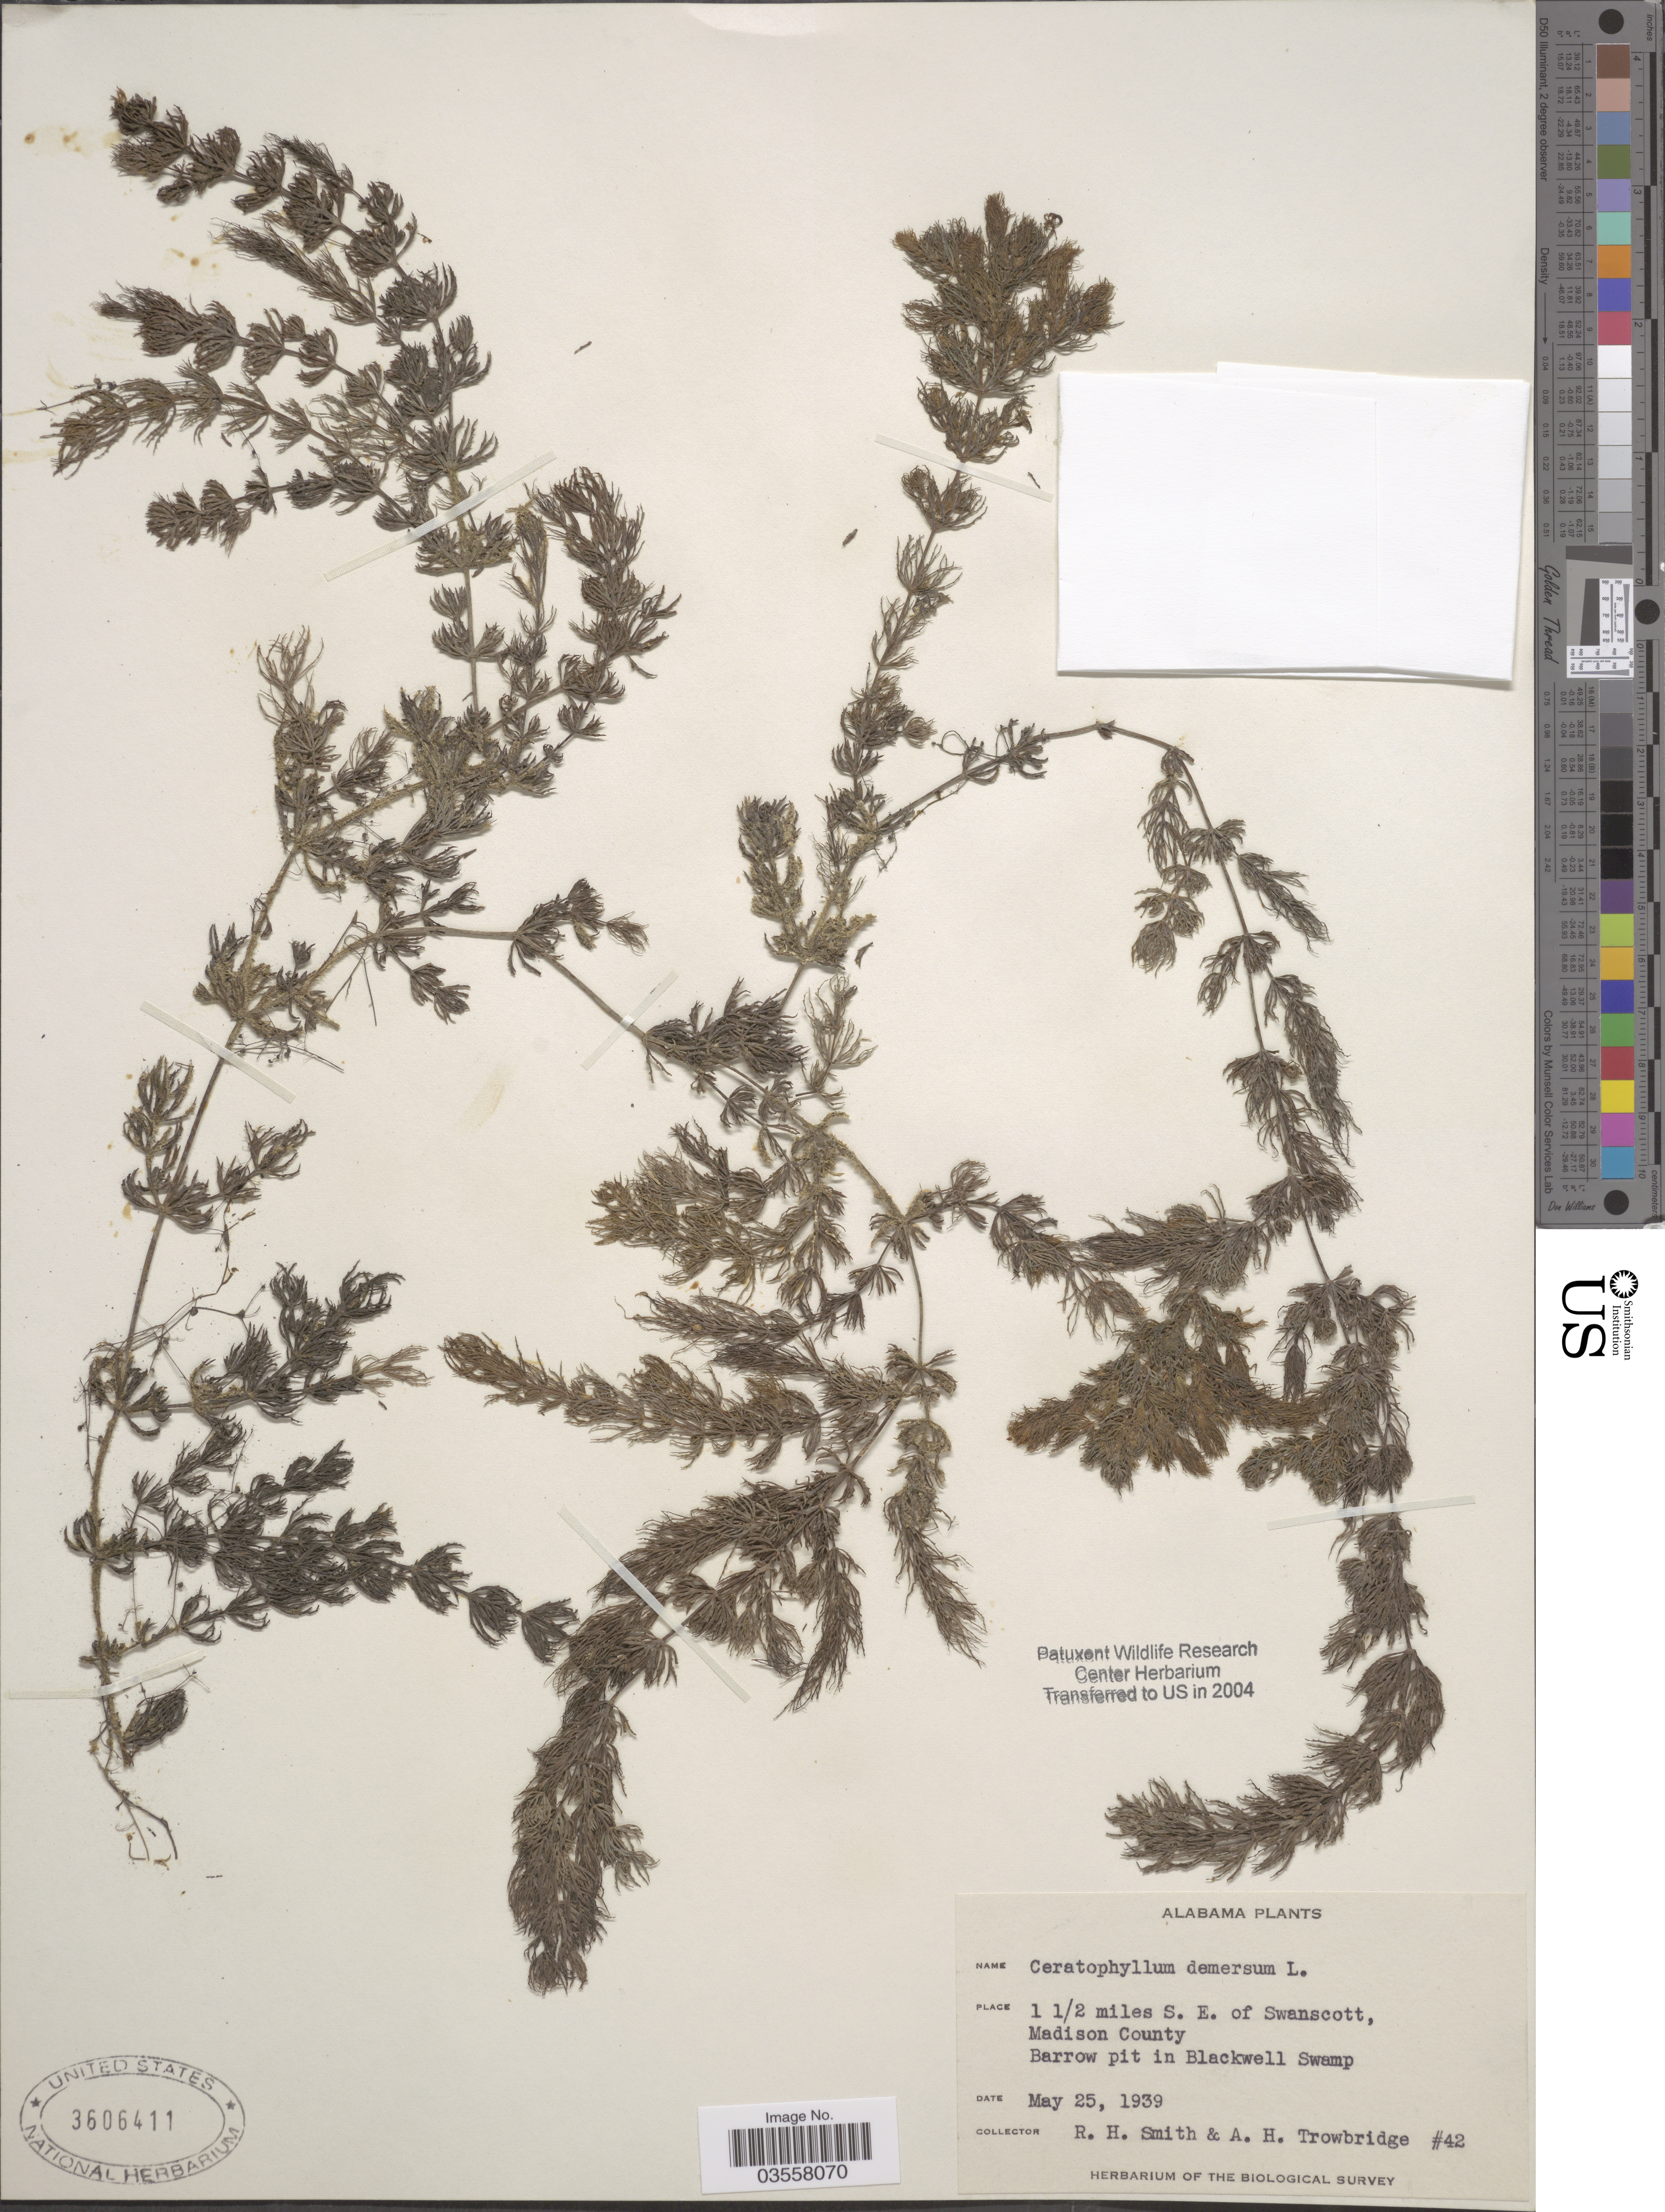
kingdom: Plantae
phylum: Tracheophyta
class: Magnoliopsida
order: Ceratophyllales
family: Ceratophyllaceae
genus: Ceratophyllum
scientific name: Ceratophyllum demersum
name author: L.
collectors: R. H. Smith & A. H. Trowbridge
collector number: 42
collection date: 1939-05-25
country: United States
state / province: Alabama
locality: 1 1/2 miles S.E. of Swanscott, Madison County. Barrow pit in Blackwell Swamp.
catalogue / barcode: US 3606411